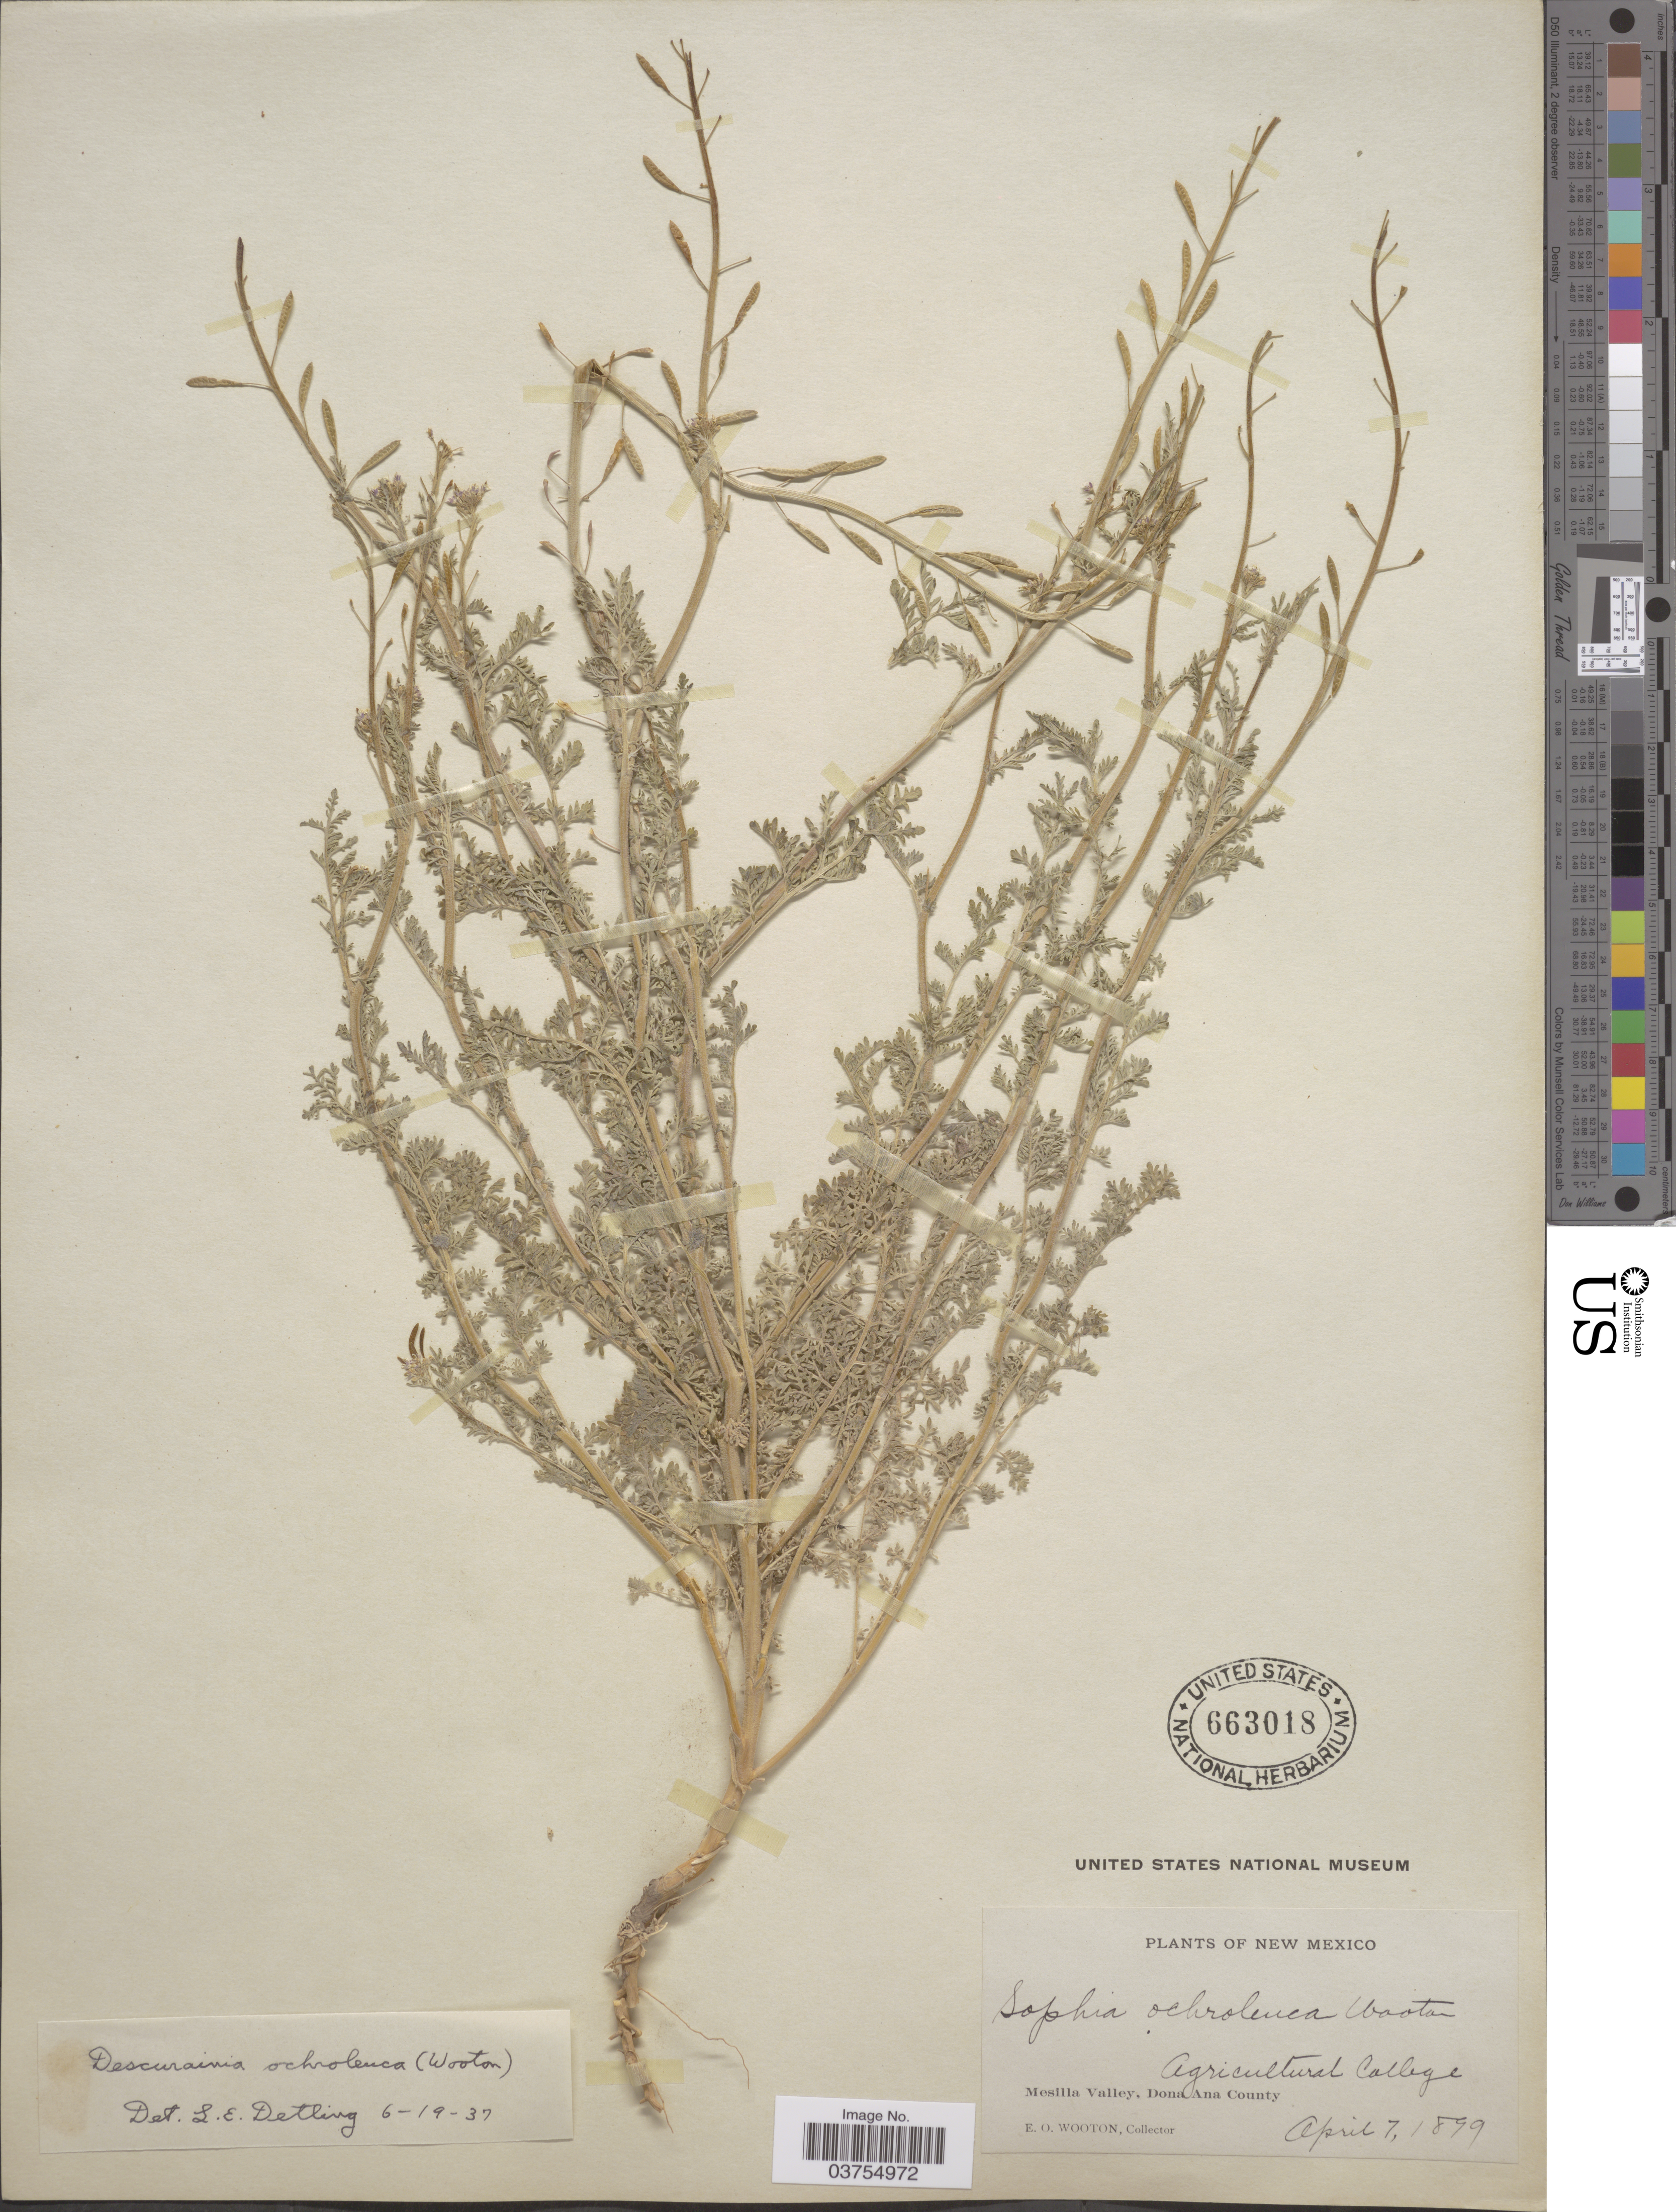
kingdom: Plantae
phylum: Tracheophyta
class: Magnoliopsida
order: Brassicales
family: Brassicaceae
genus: Descurainia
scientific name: Descurainia pinnata subsp. ochroleuca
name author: (Wooton) Detling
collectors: E. O. Wooton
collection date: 1899-04-07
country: United States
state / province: New Mexico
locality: Agricultural College. Mesilla Valley, Dona Ana County.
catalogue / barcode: US 663018